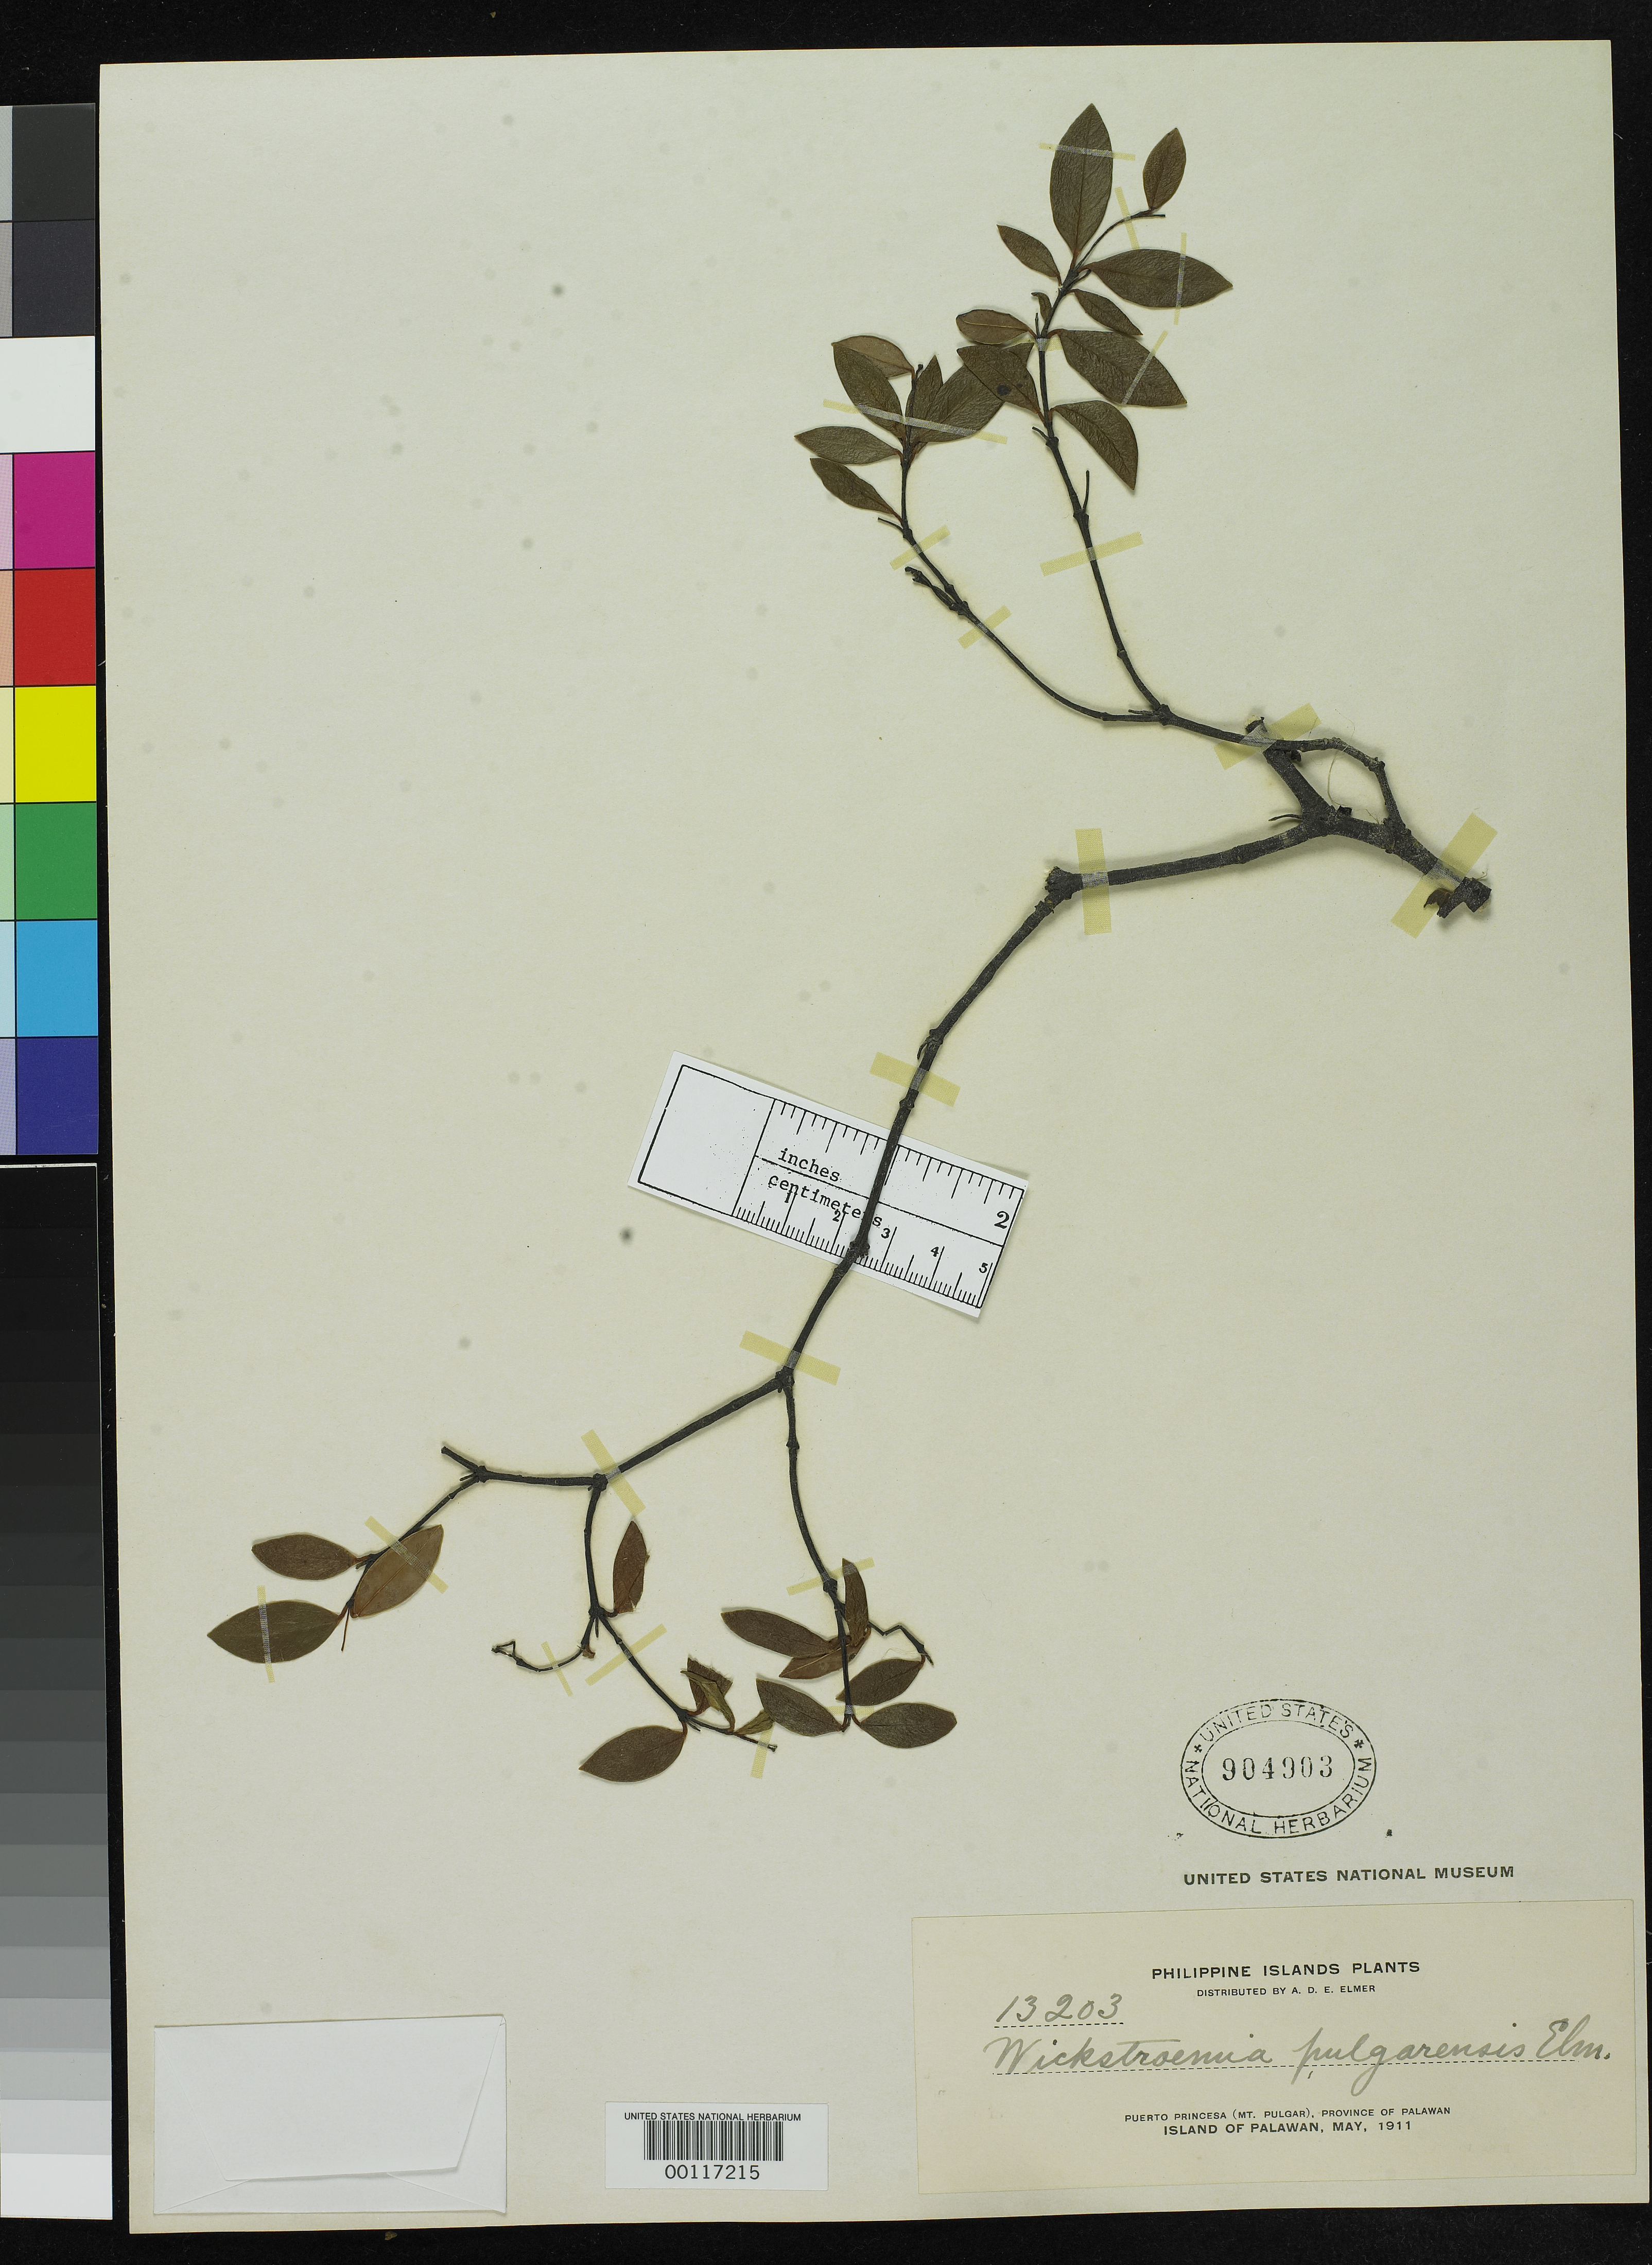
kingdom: Plantae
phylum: Tracheophyta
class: Magnoliopsida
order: Malvales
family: Thymelaeaceae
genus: Wikstroemia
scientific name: Wikstroemia pulgarensis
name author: Elmer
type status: Isotype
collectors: A. D. E. Elmer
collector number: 13203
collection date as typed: May 1911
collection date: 1911-05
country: Philippines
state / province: Mimaropa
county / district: Palawan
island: Palawan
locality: Puerto Princesca, Mt. Pulgar.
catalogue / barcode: US 904903